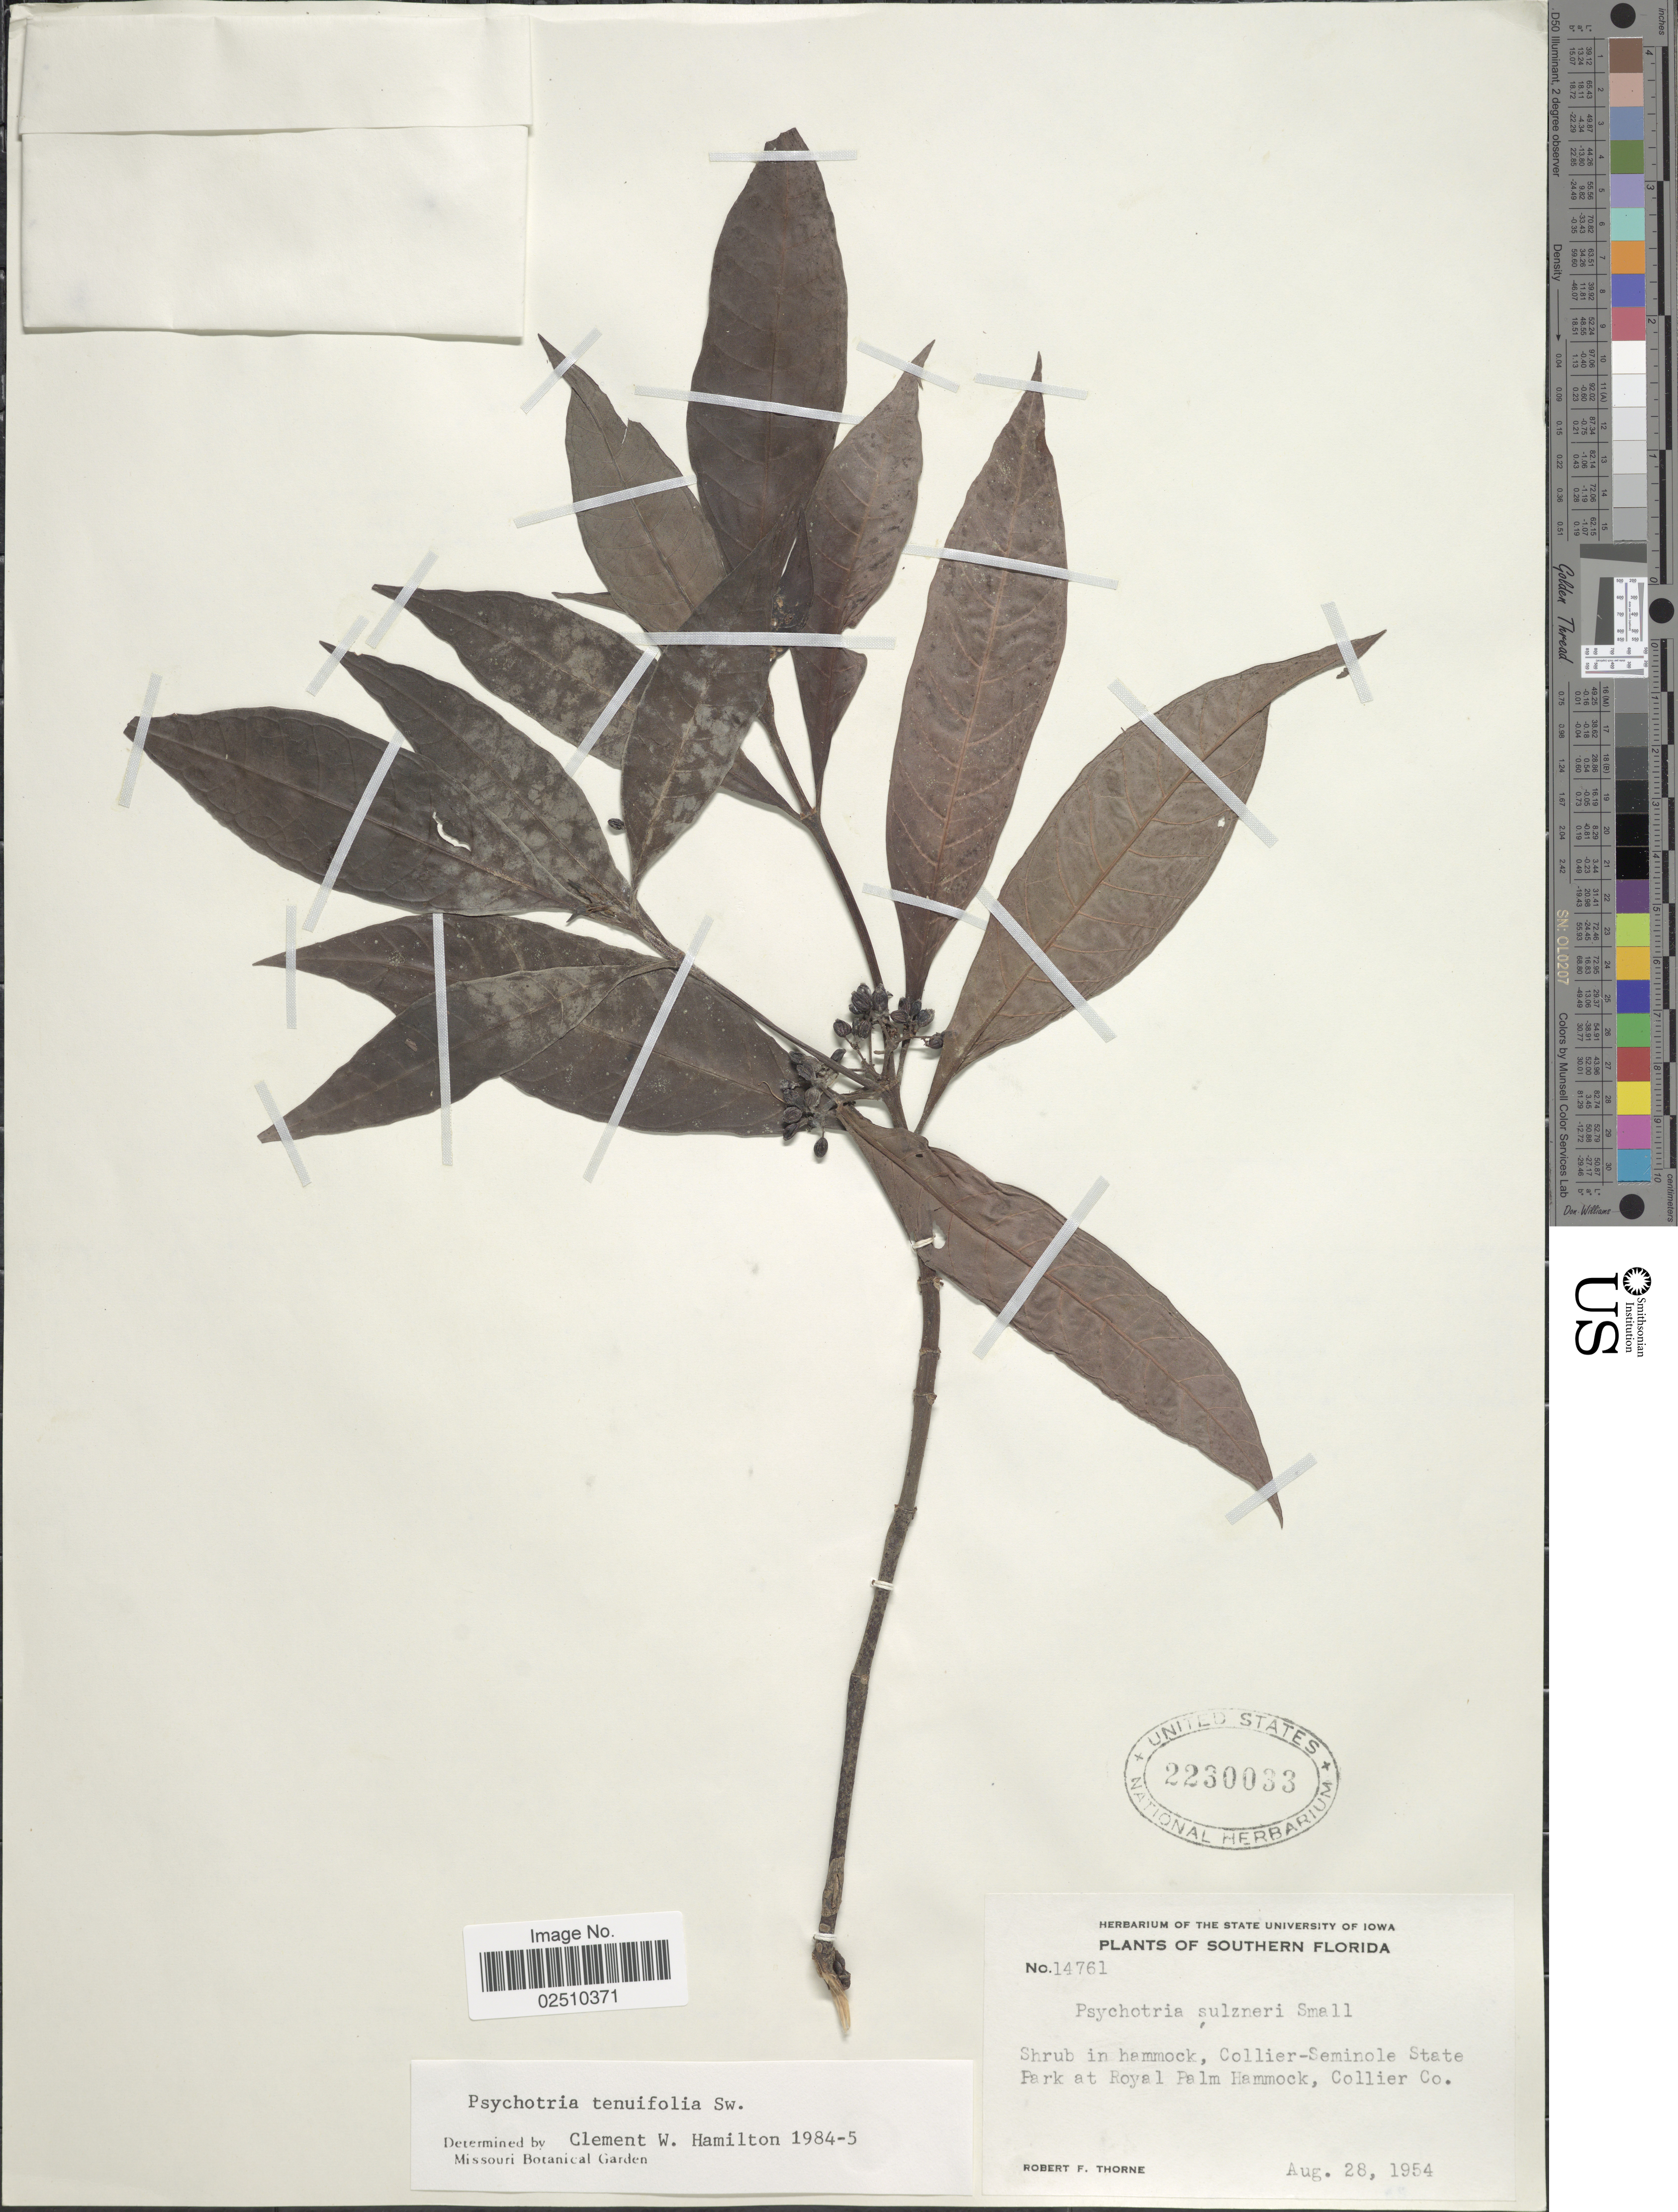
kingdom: Plantae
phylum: Tracheophyta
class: Magnoliopsida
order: Gentianales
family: Rubiaceae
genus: Psychotria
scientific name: Psychotria tenuifolia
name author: Sw.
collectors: R. F. Thorne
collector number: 14761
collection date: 1954-08-28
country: United States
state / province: Florida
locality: Southern Florida, Collier-Seminole State Park at Royal Palm Hammock, Collier Co.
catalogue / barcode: US 2230033